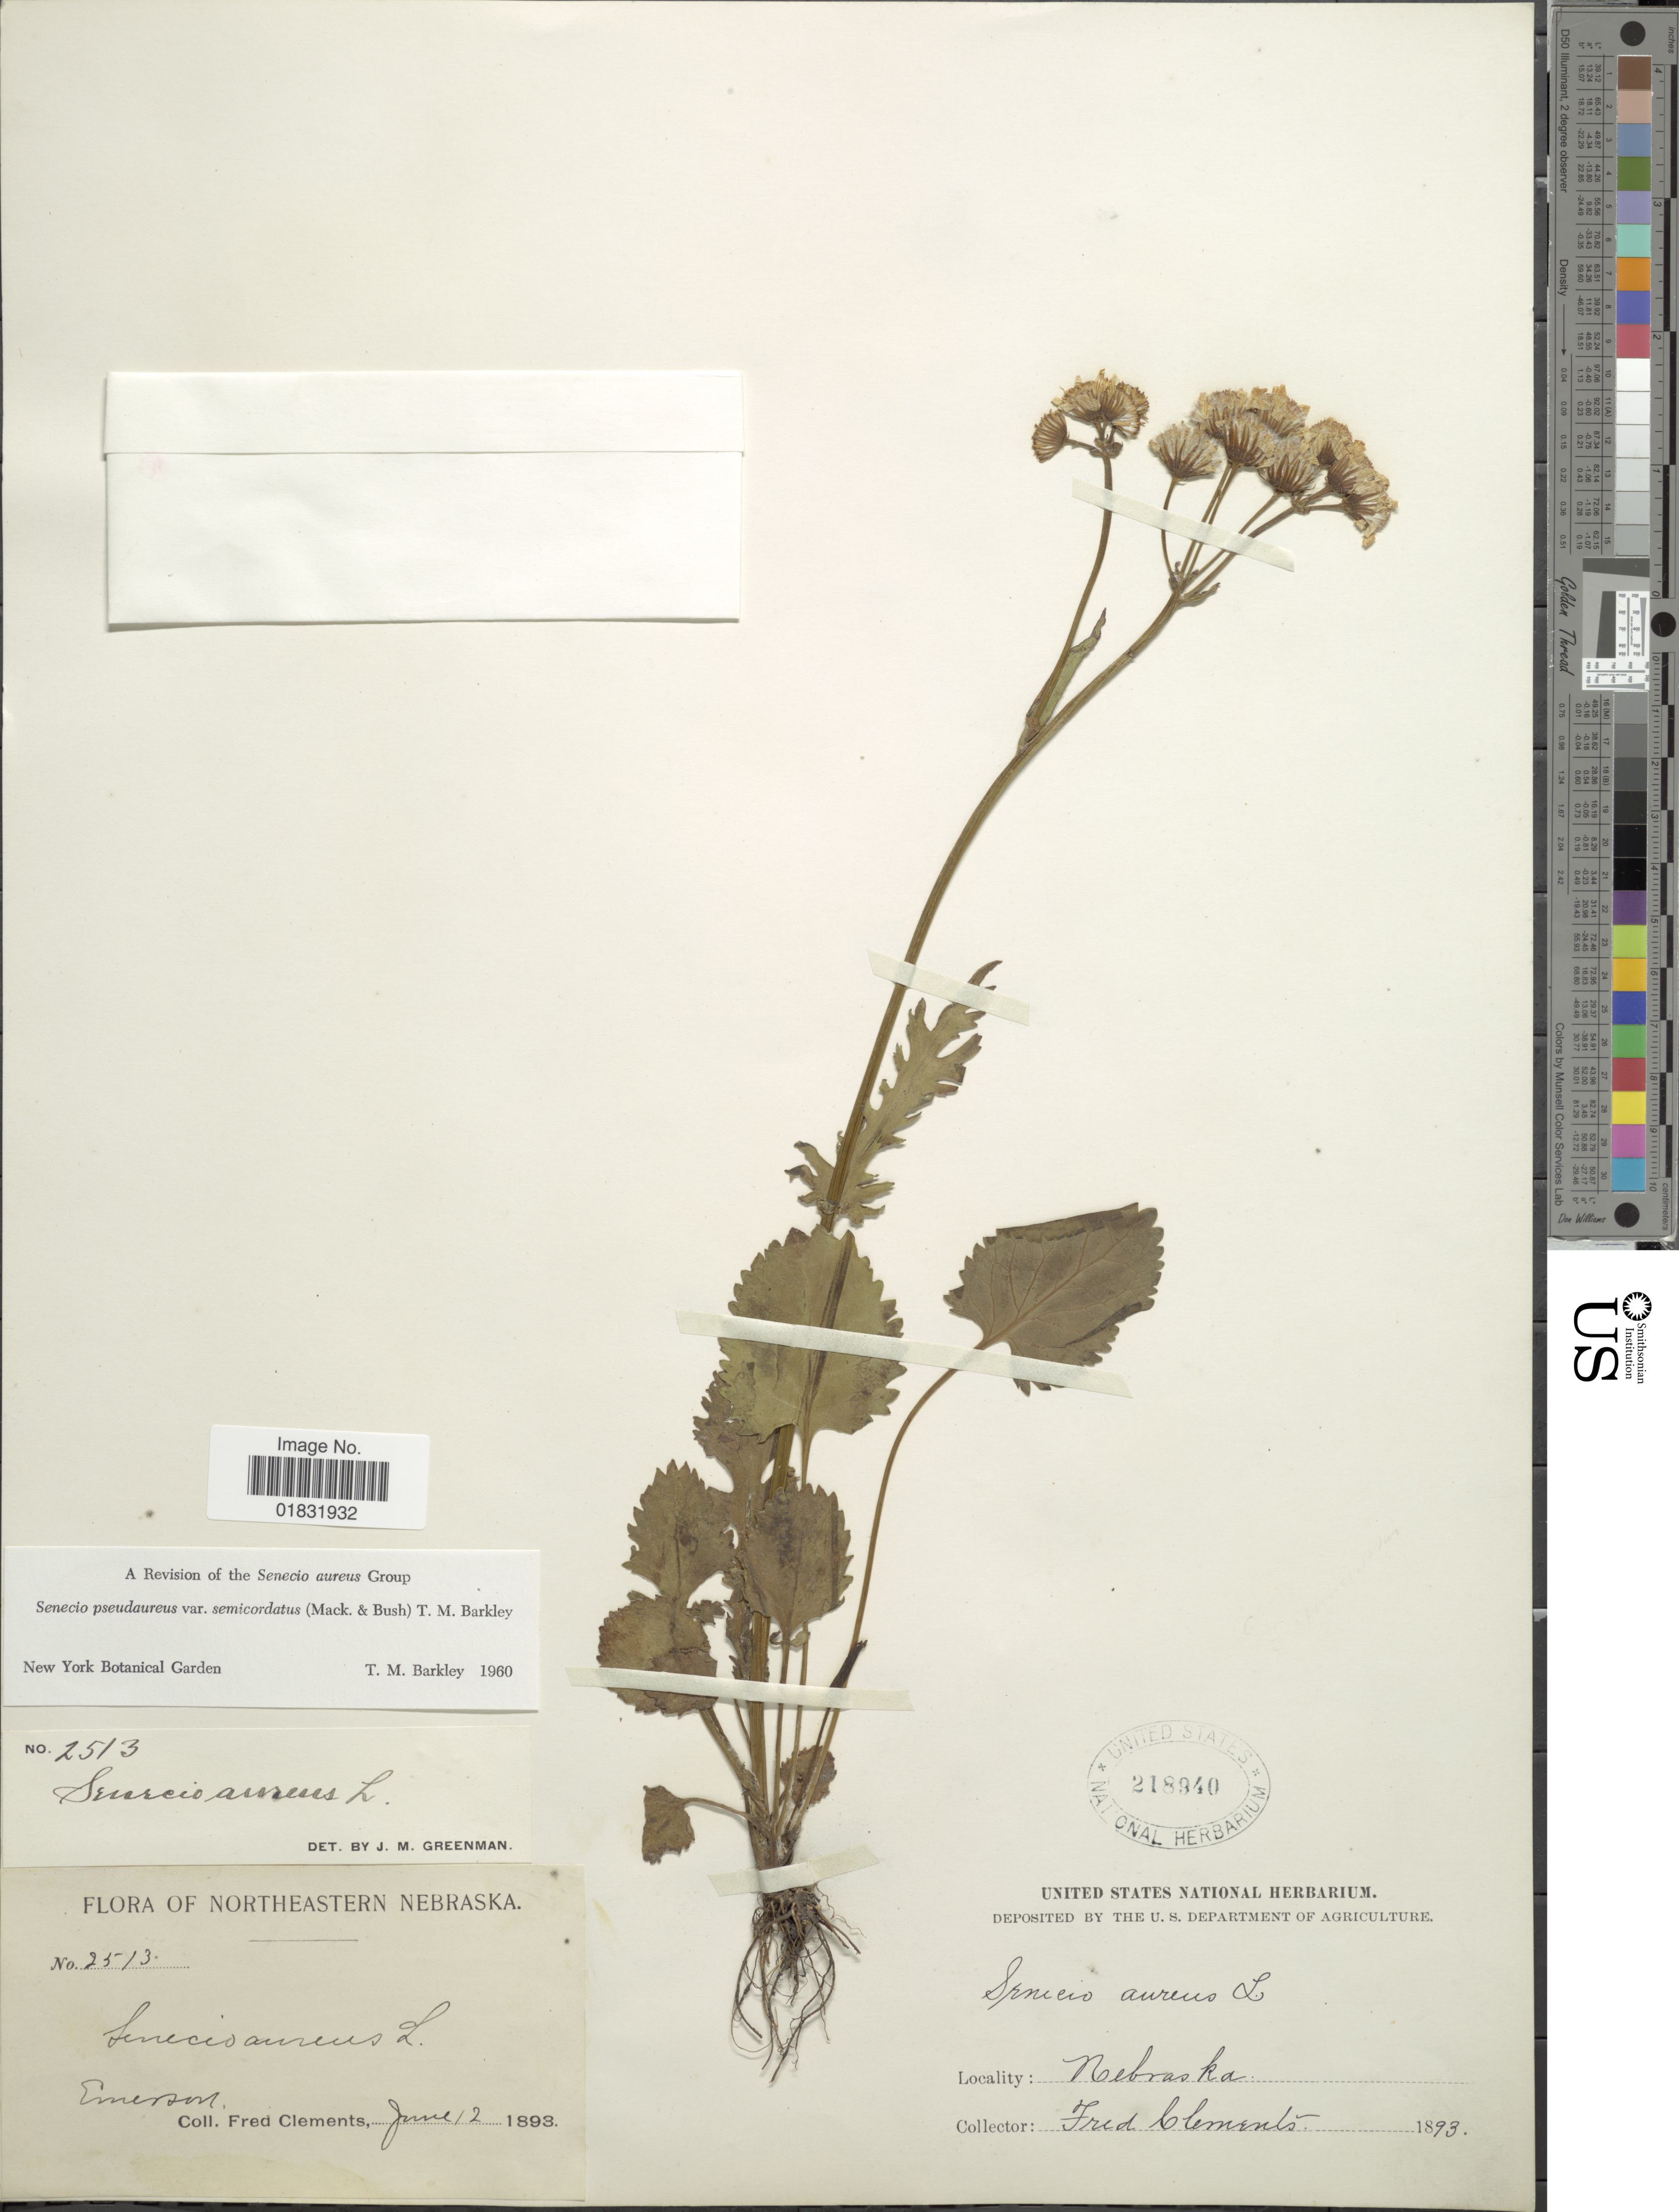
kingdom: Plantae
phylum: Tracheophyta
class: Magnoliopsida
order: Asterales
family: Asteraceae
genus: Packera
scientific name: Packera pseudaurea var. semicordata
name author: (Mack. & Bush) Trock & T.M. Barkley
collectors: F. Clements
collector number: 2513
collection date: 1893-06-12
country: United States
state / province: Nebraska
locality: Northeastern Nebraska, Emerson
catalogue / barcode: US 218940